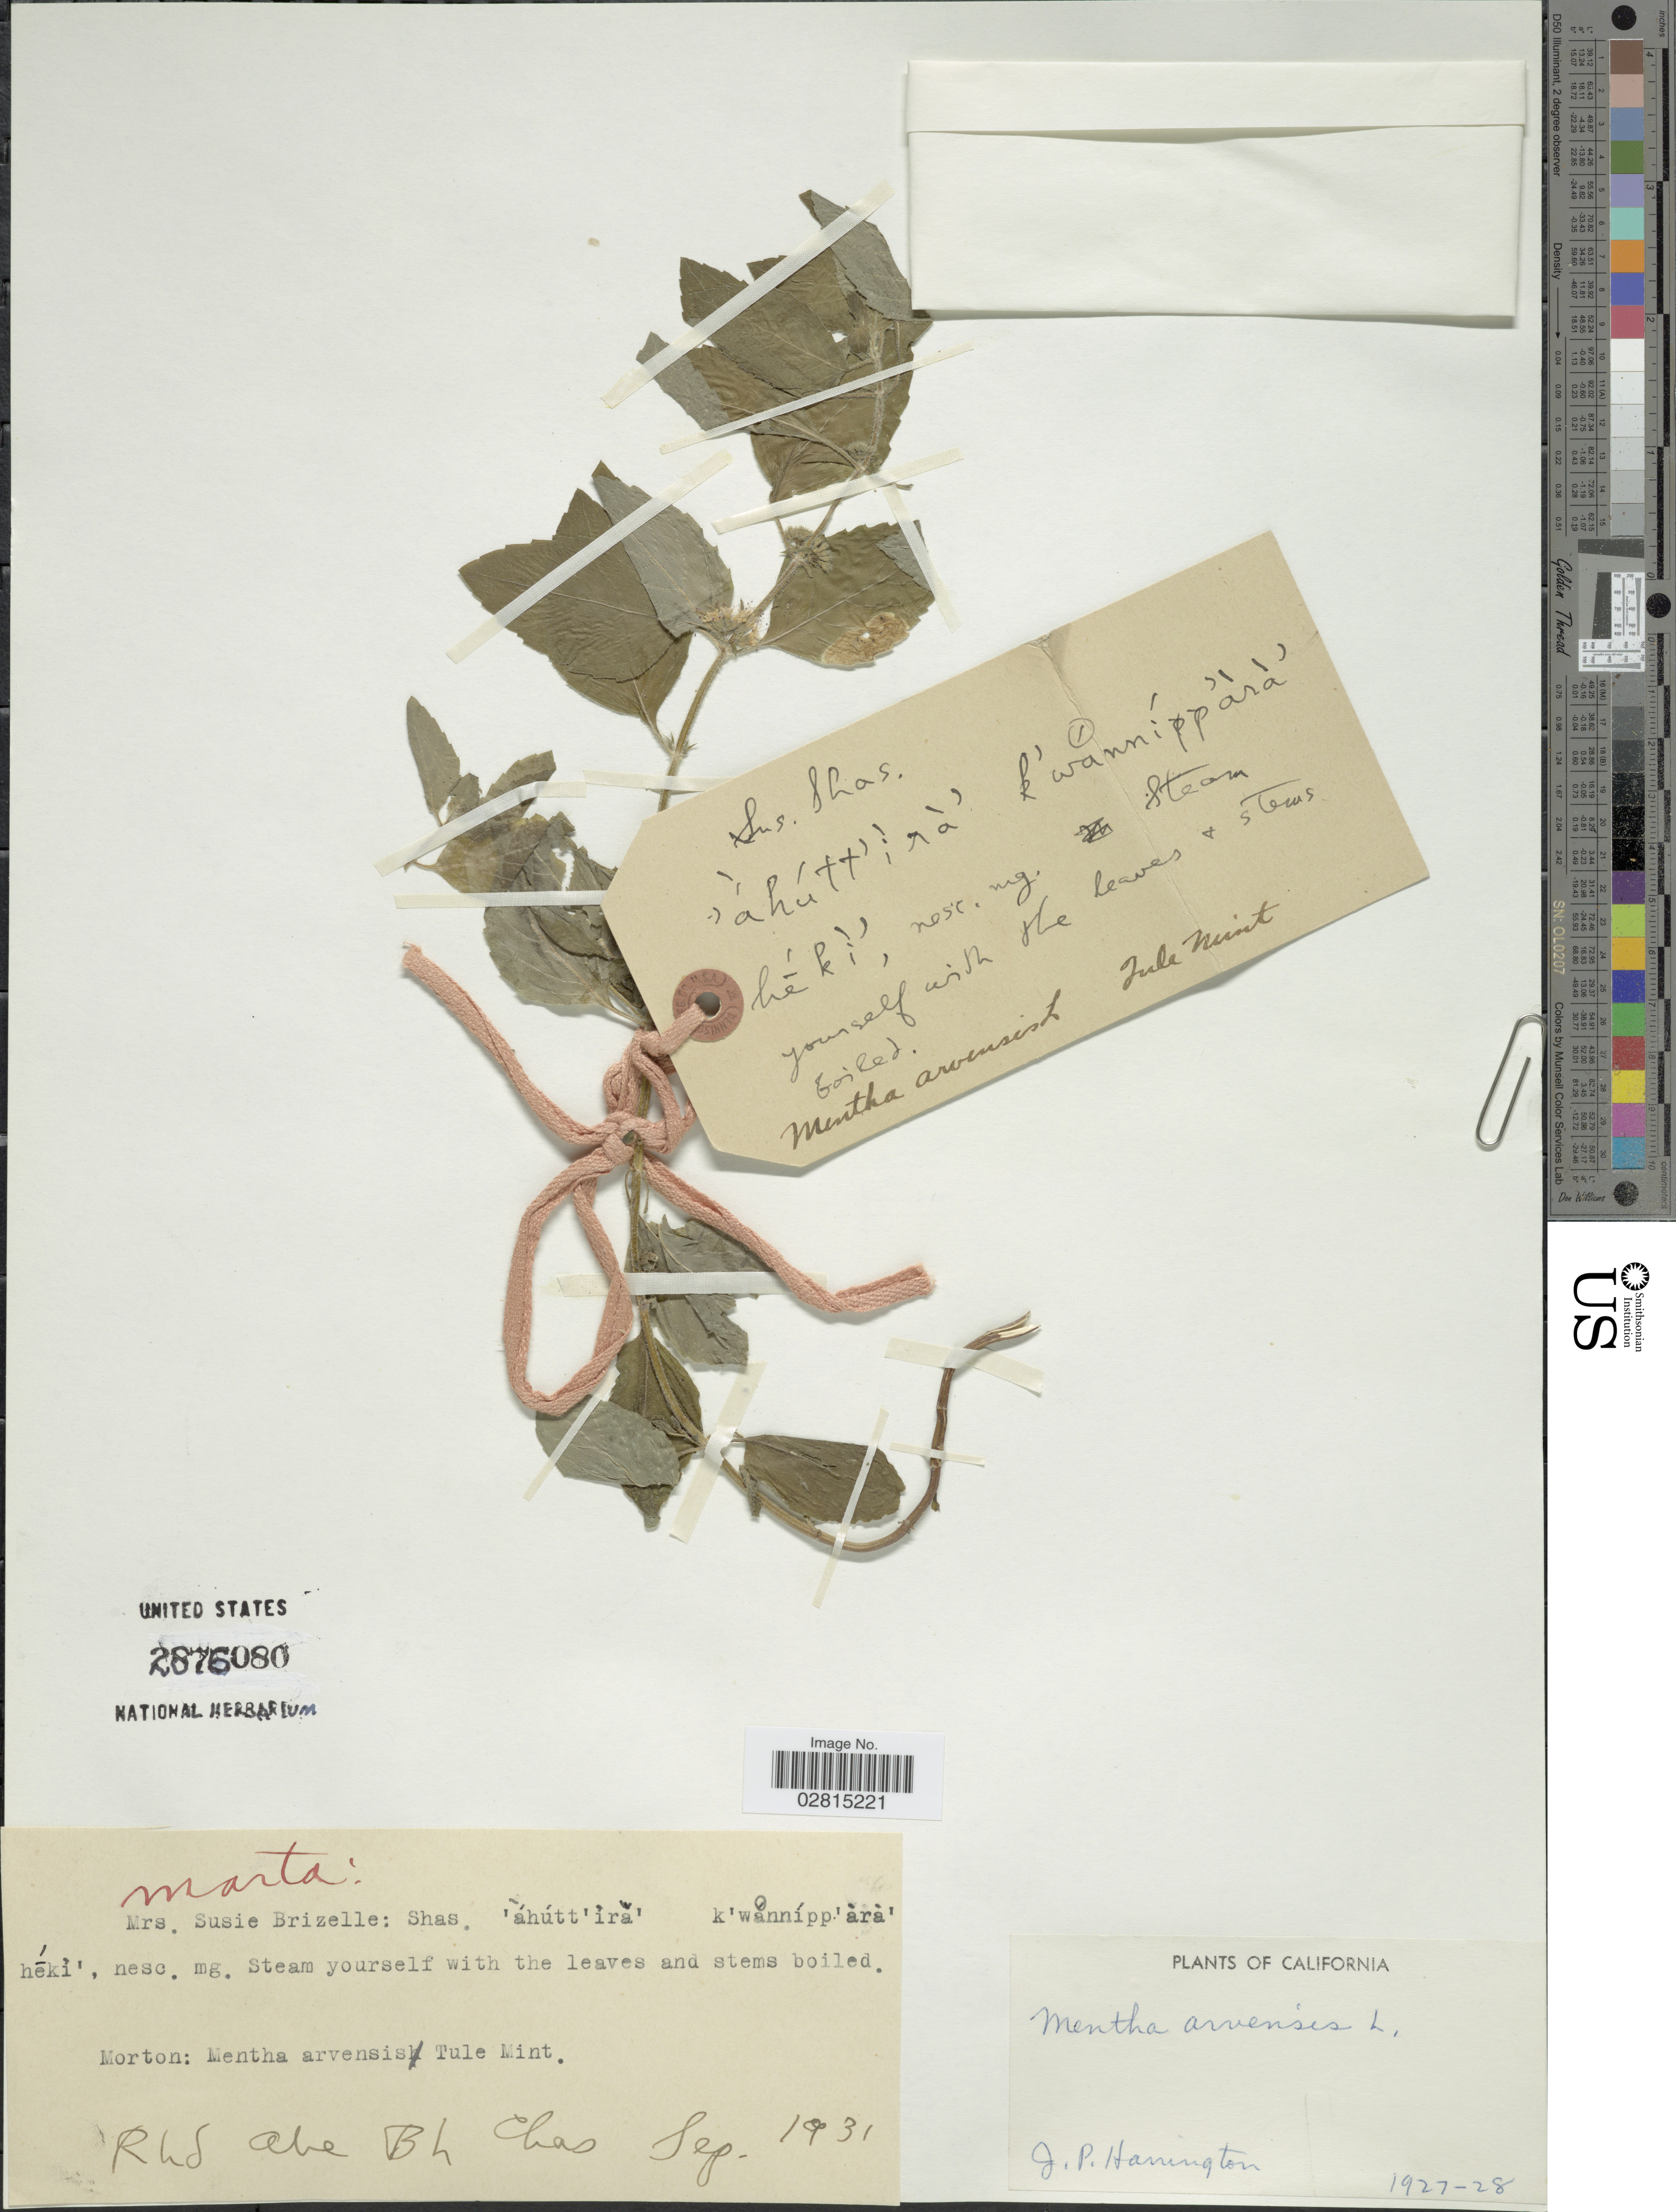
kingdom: Plantae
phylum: Tracheophyta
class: Magnoliopsida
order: Lamiales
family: Lamiaceae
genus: Mentha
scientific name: Mentha arvensis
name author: L.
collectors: J. Harrington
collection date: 1927/1928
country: United States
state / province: California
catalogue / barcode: US 2876080